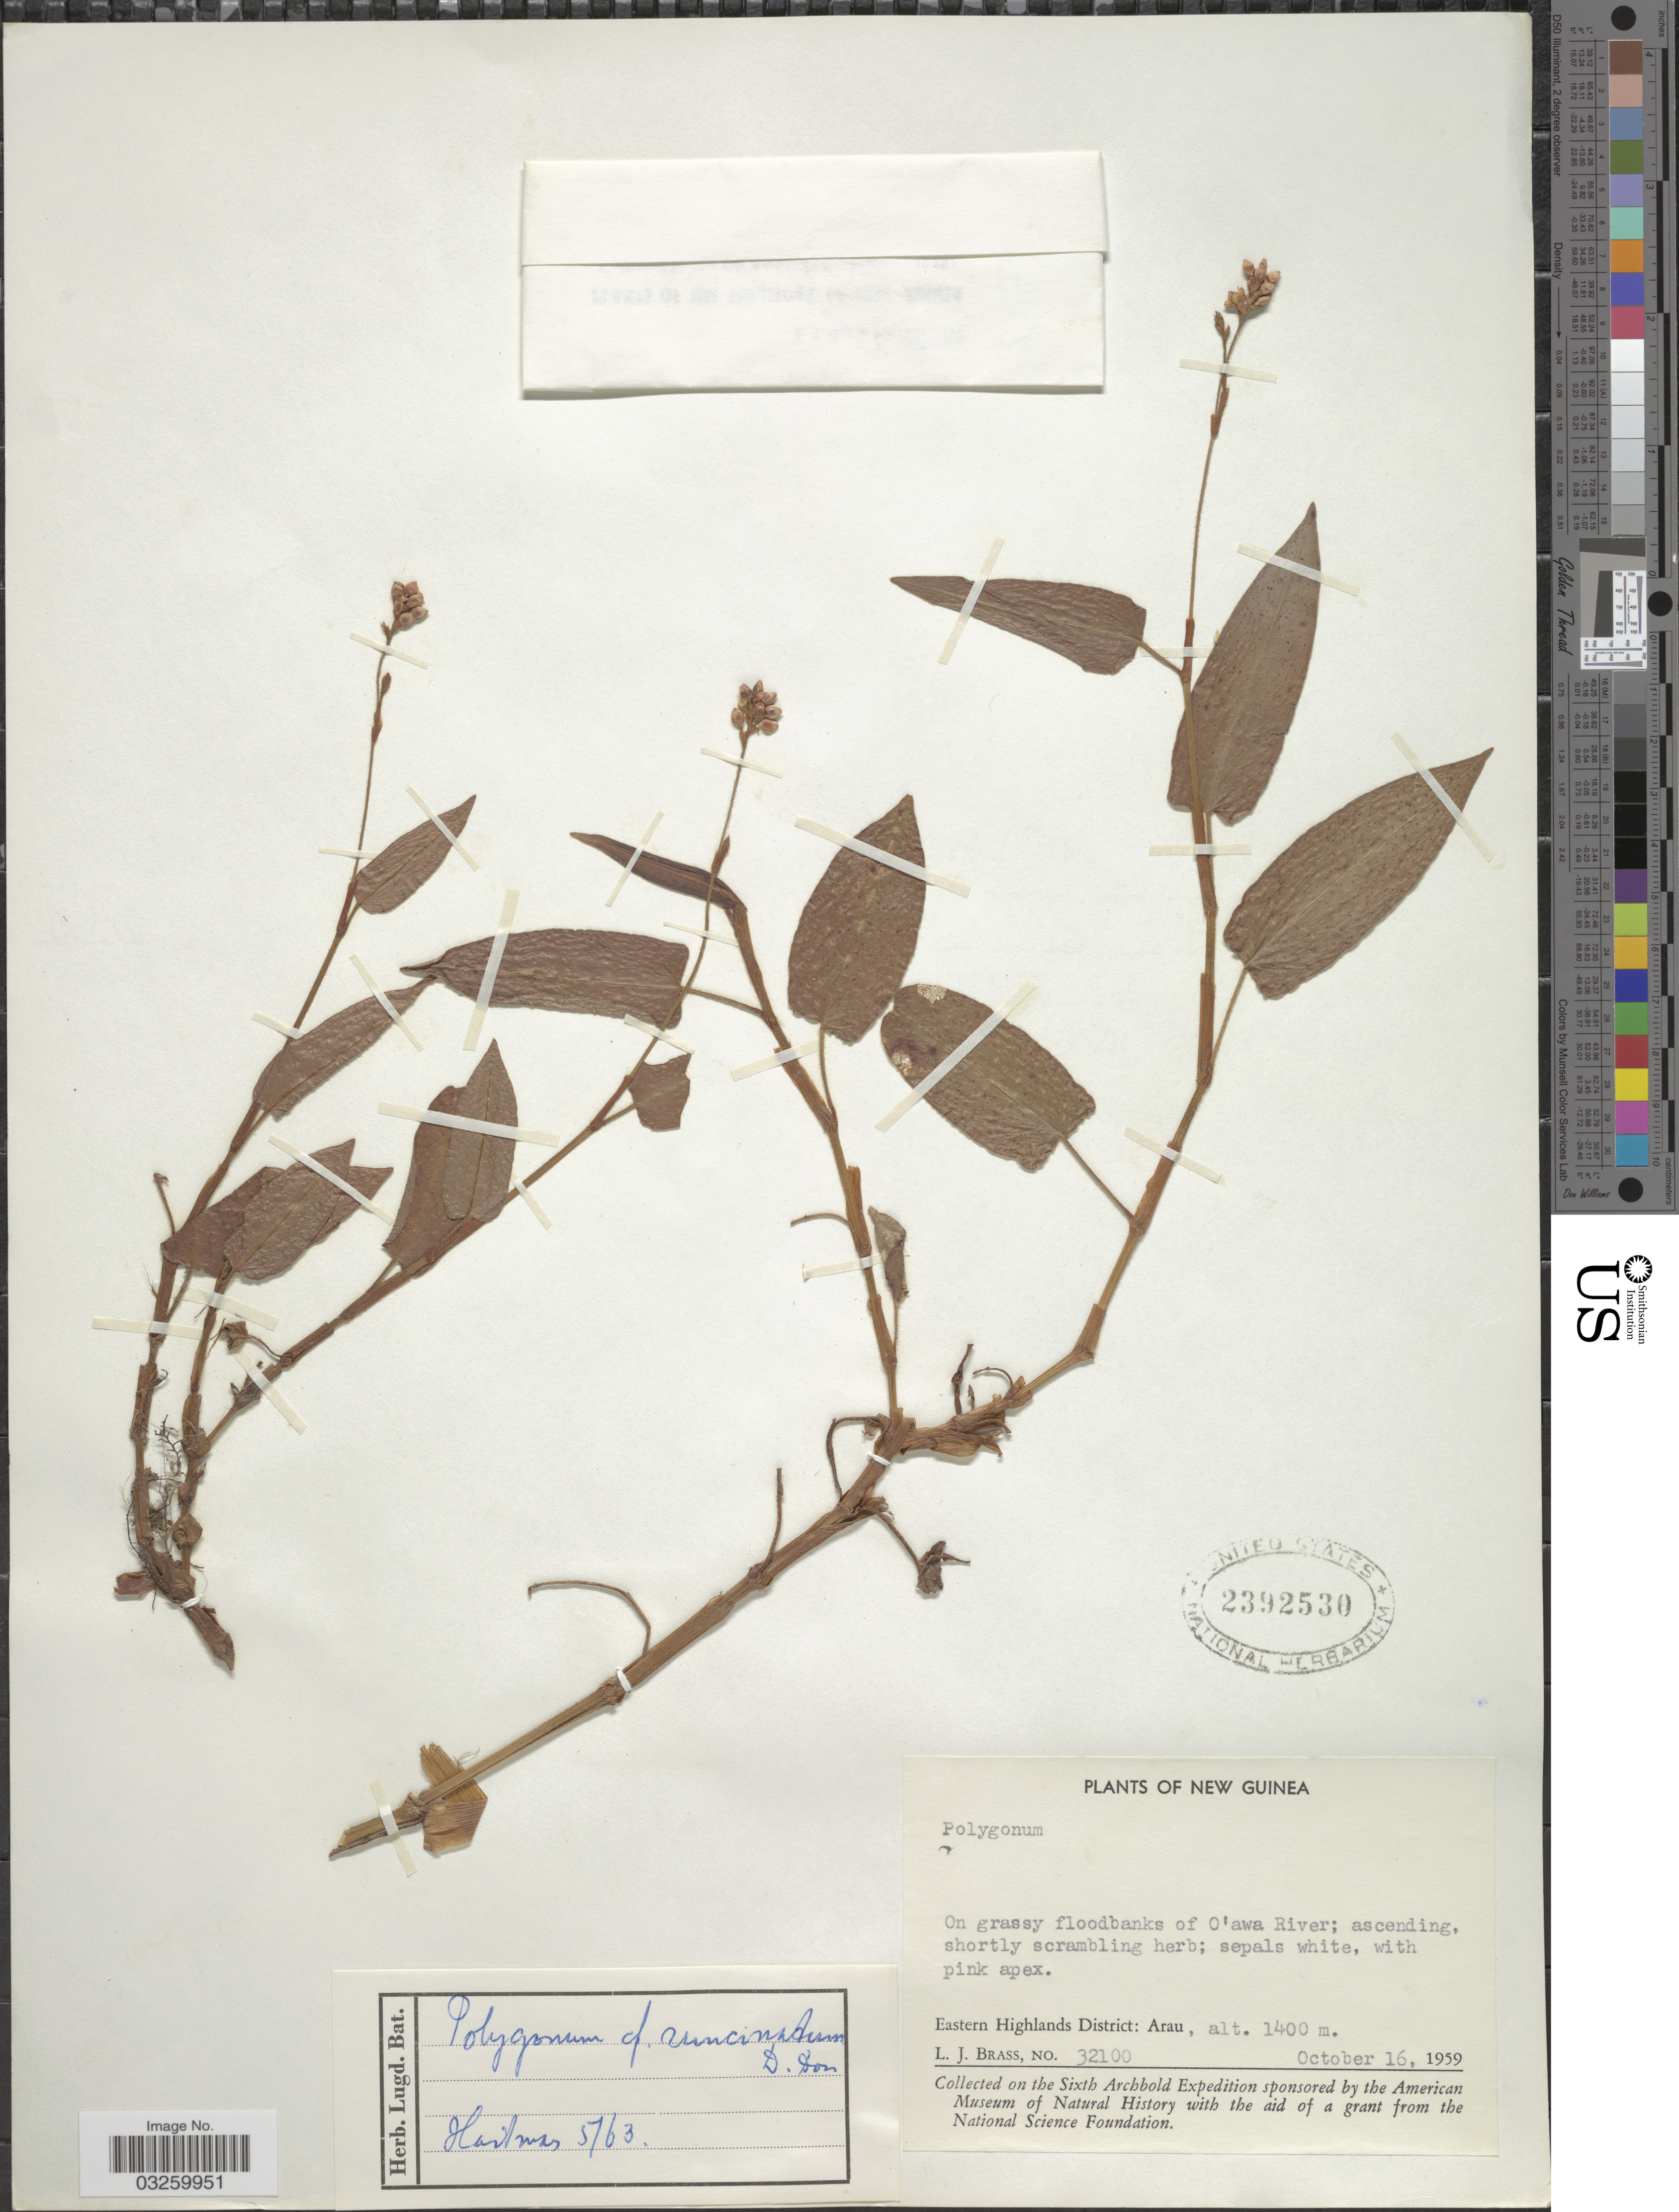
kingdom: Plantae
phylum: Tracheophyta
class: Magnoliopsida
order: Caryophyllales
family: Polygonaceae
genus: Persicaria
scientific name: Persicaria runcinata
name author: (Buch.-Ham.) D. Don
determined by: Wagner, W. L., (BOT), Smithsonian Institution - National Museum of Natural History (UNITED STATES)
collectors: L. J. Brass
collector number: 32100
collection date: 1959-10-16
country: Papua New Guinea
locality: New Guinea. On grassy floodbanks of O'awa River. Eastern Highlands District: Arau.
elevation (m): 1400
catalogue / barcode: US 2392530